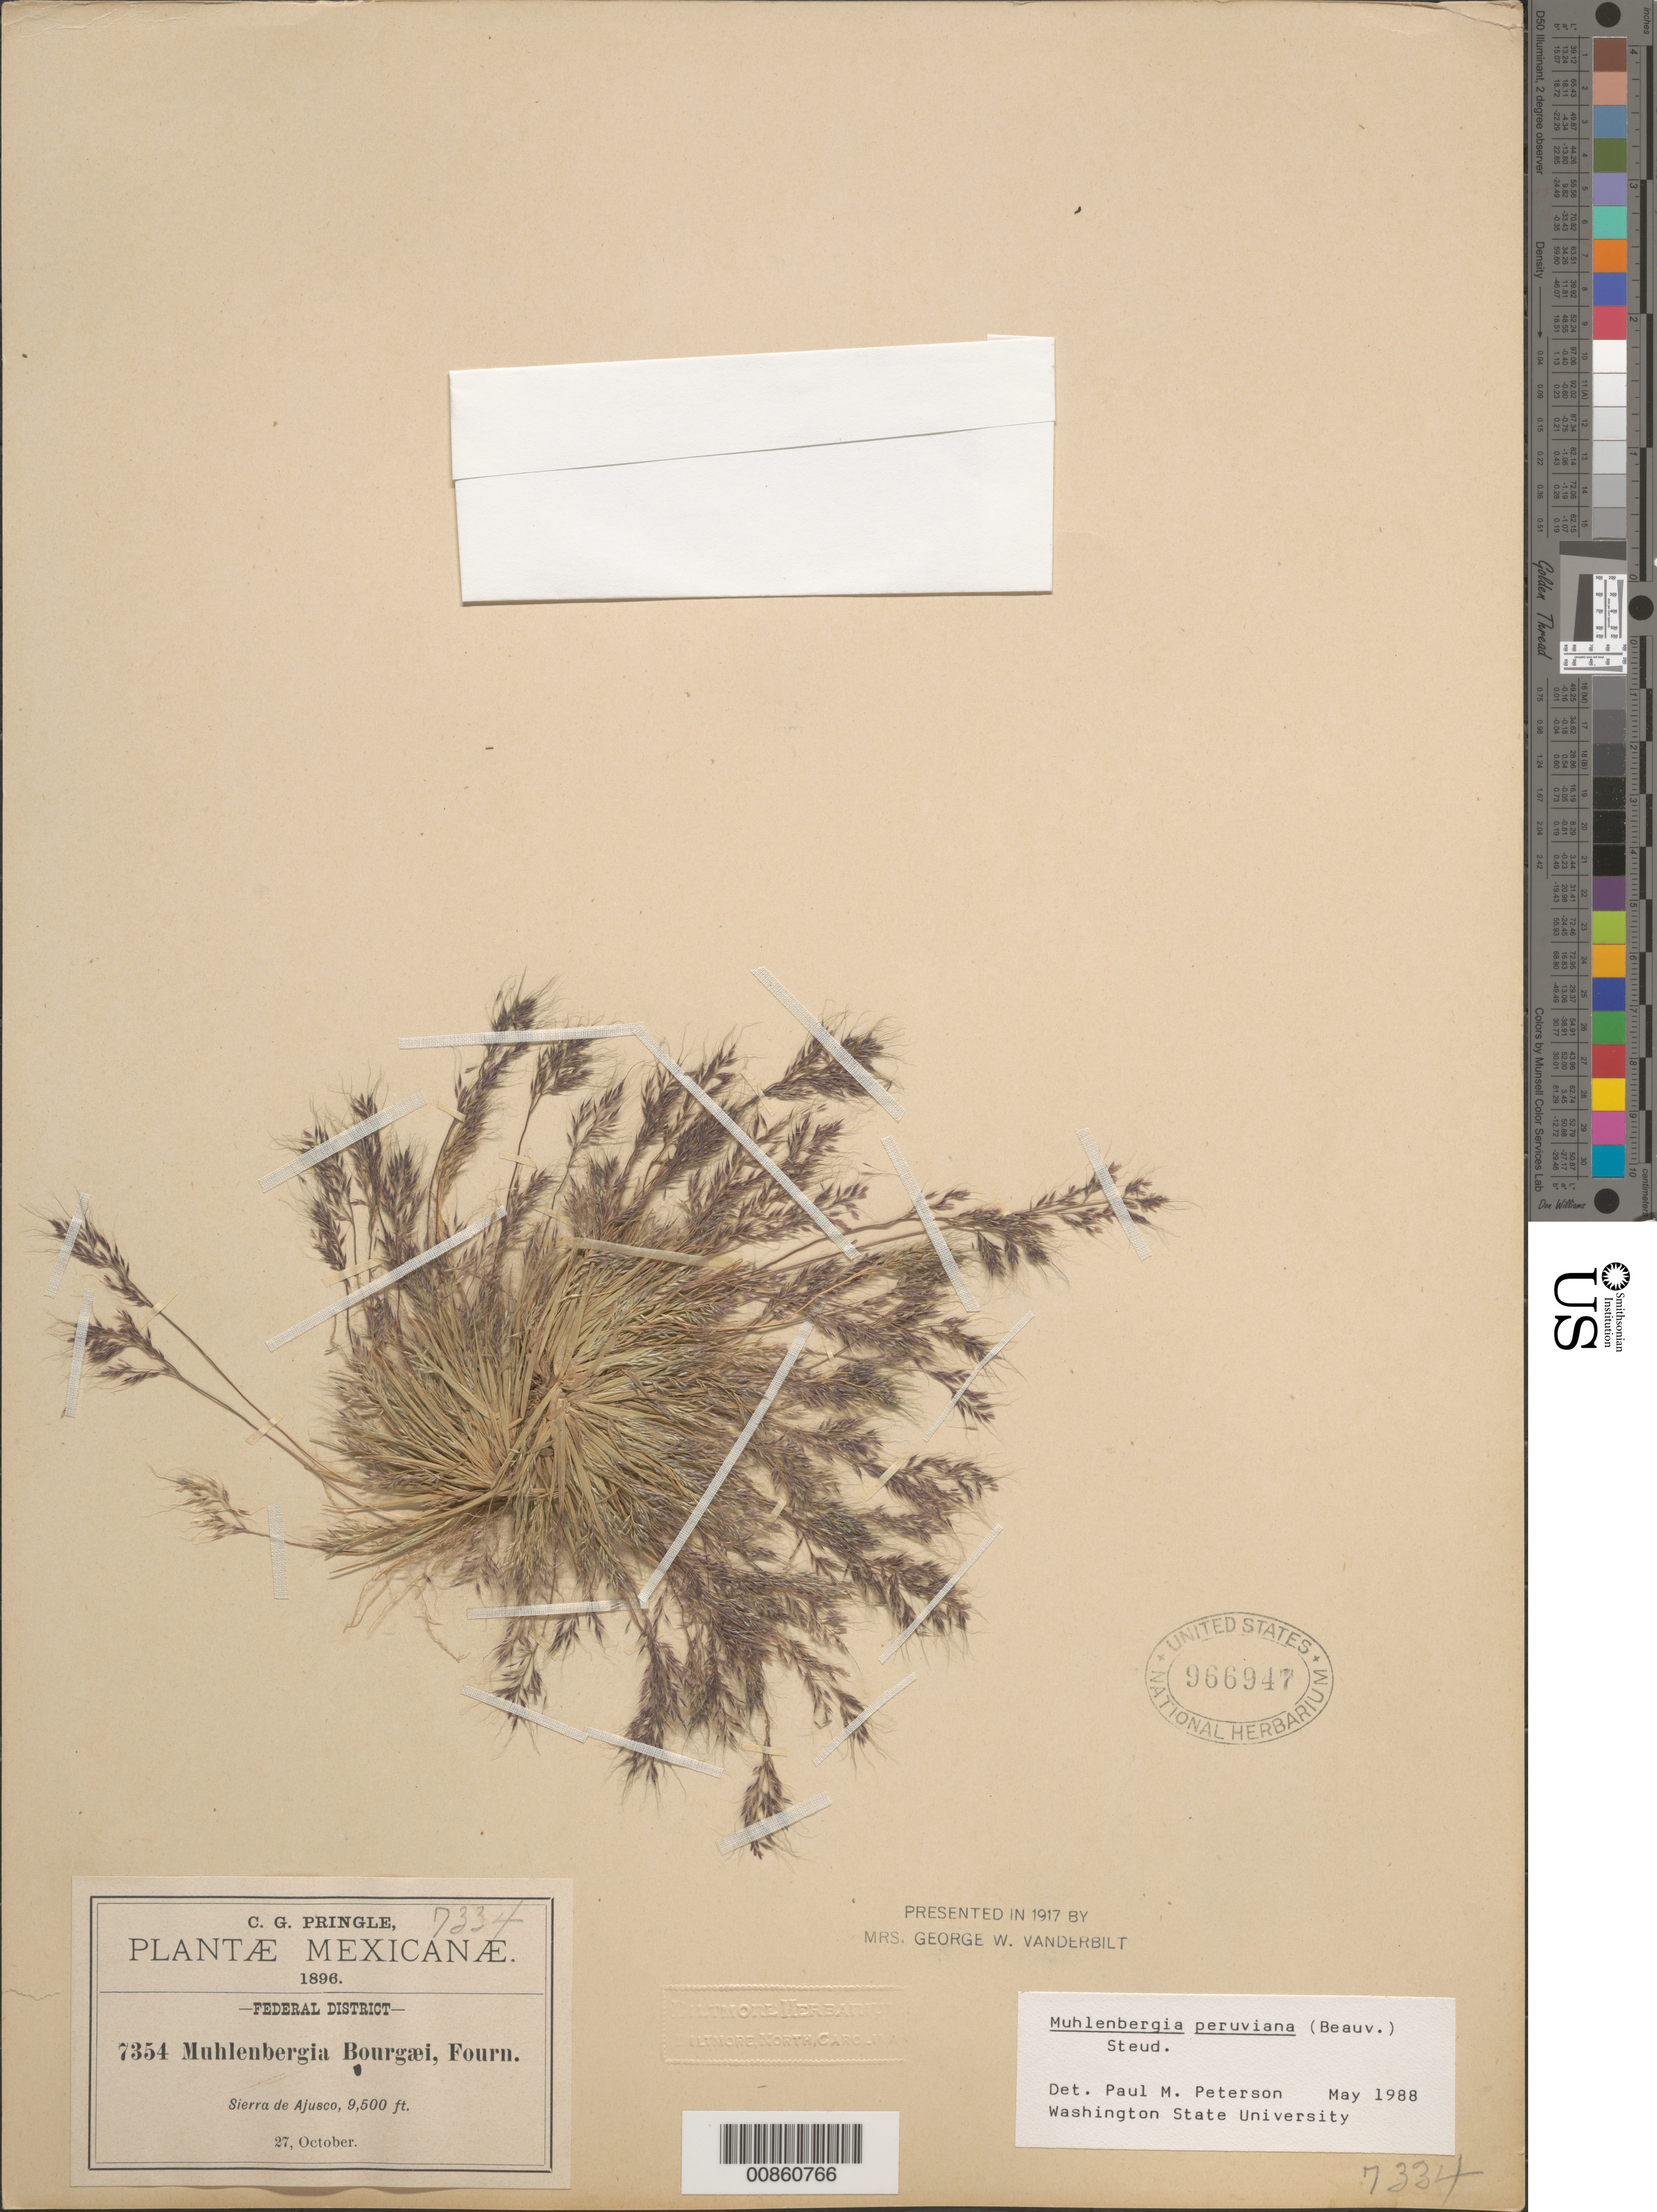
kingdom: Plantae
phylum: Tracheophyta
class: Liliopsida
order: Poales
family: Poaceae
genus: Muhlenbergia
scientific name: Muhlenbergia peruviana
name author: (P. Beauv.) Steud.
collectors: C. G. Pringle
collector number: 7354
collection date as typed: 27 Oct 1896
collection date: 1896-10-27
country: Mexico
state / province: Distrito Federal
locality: Sierra de Ajusco, D.F.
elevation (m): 2896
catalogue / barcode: US 966947